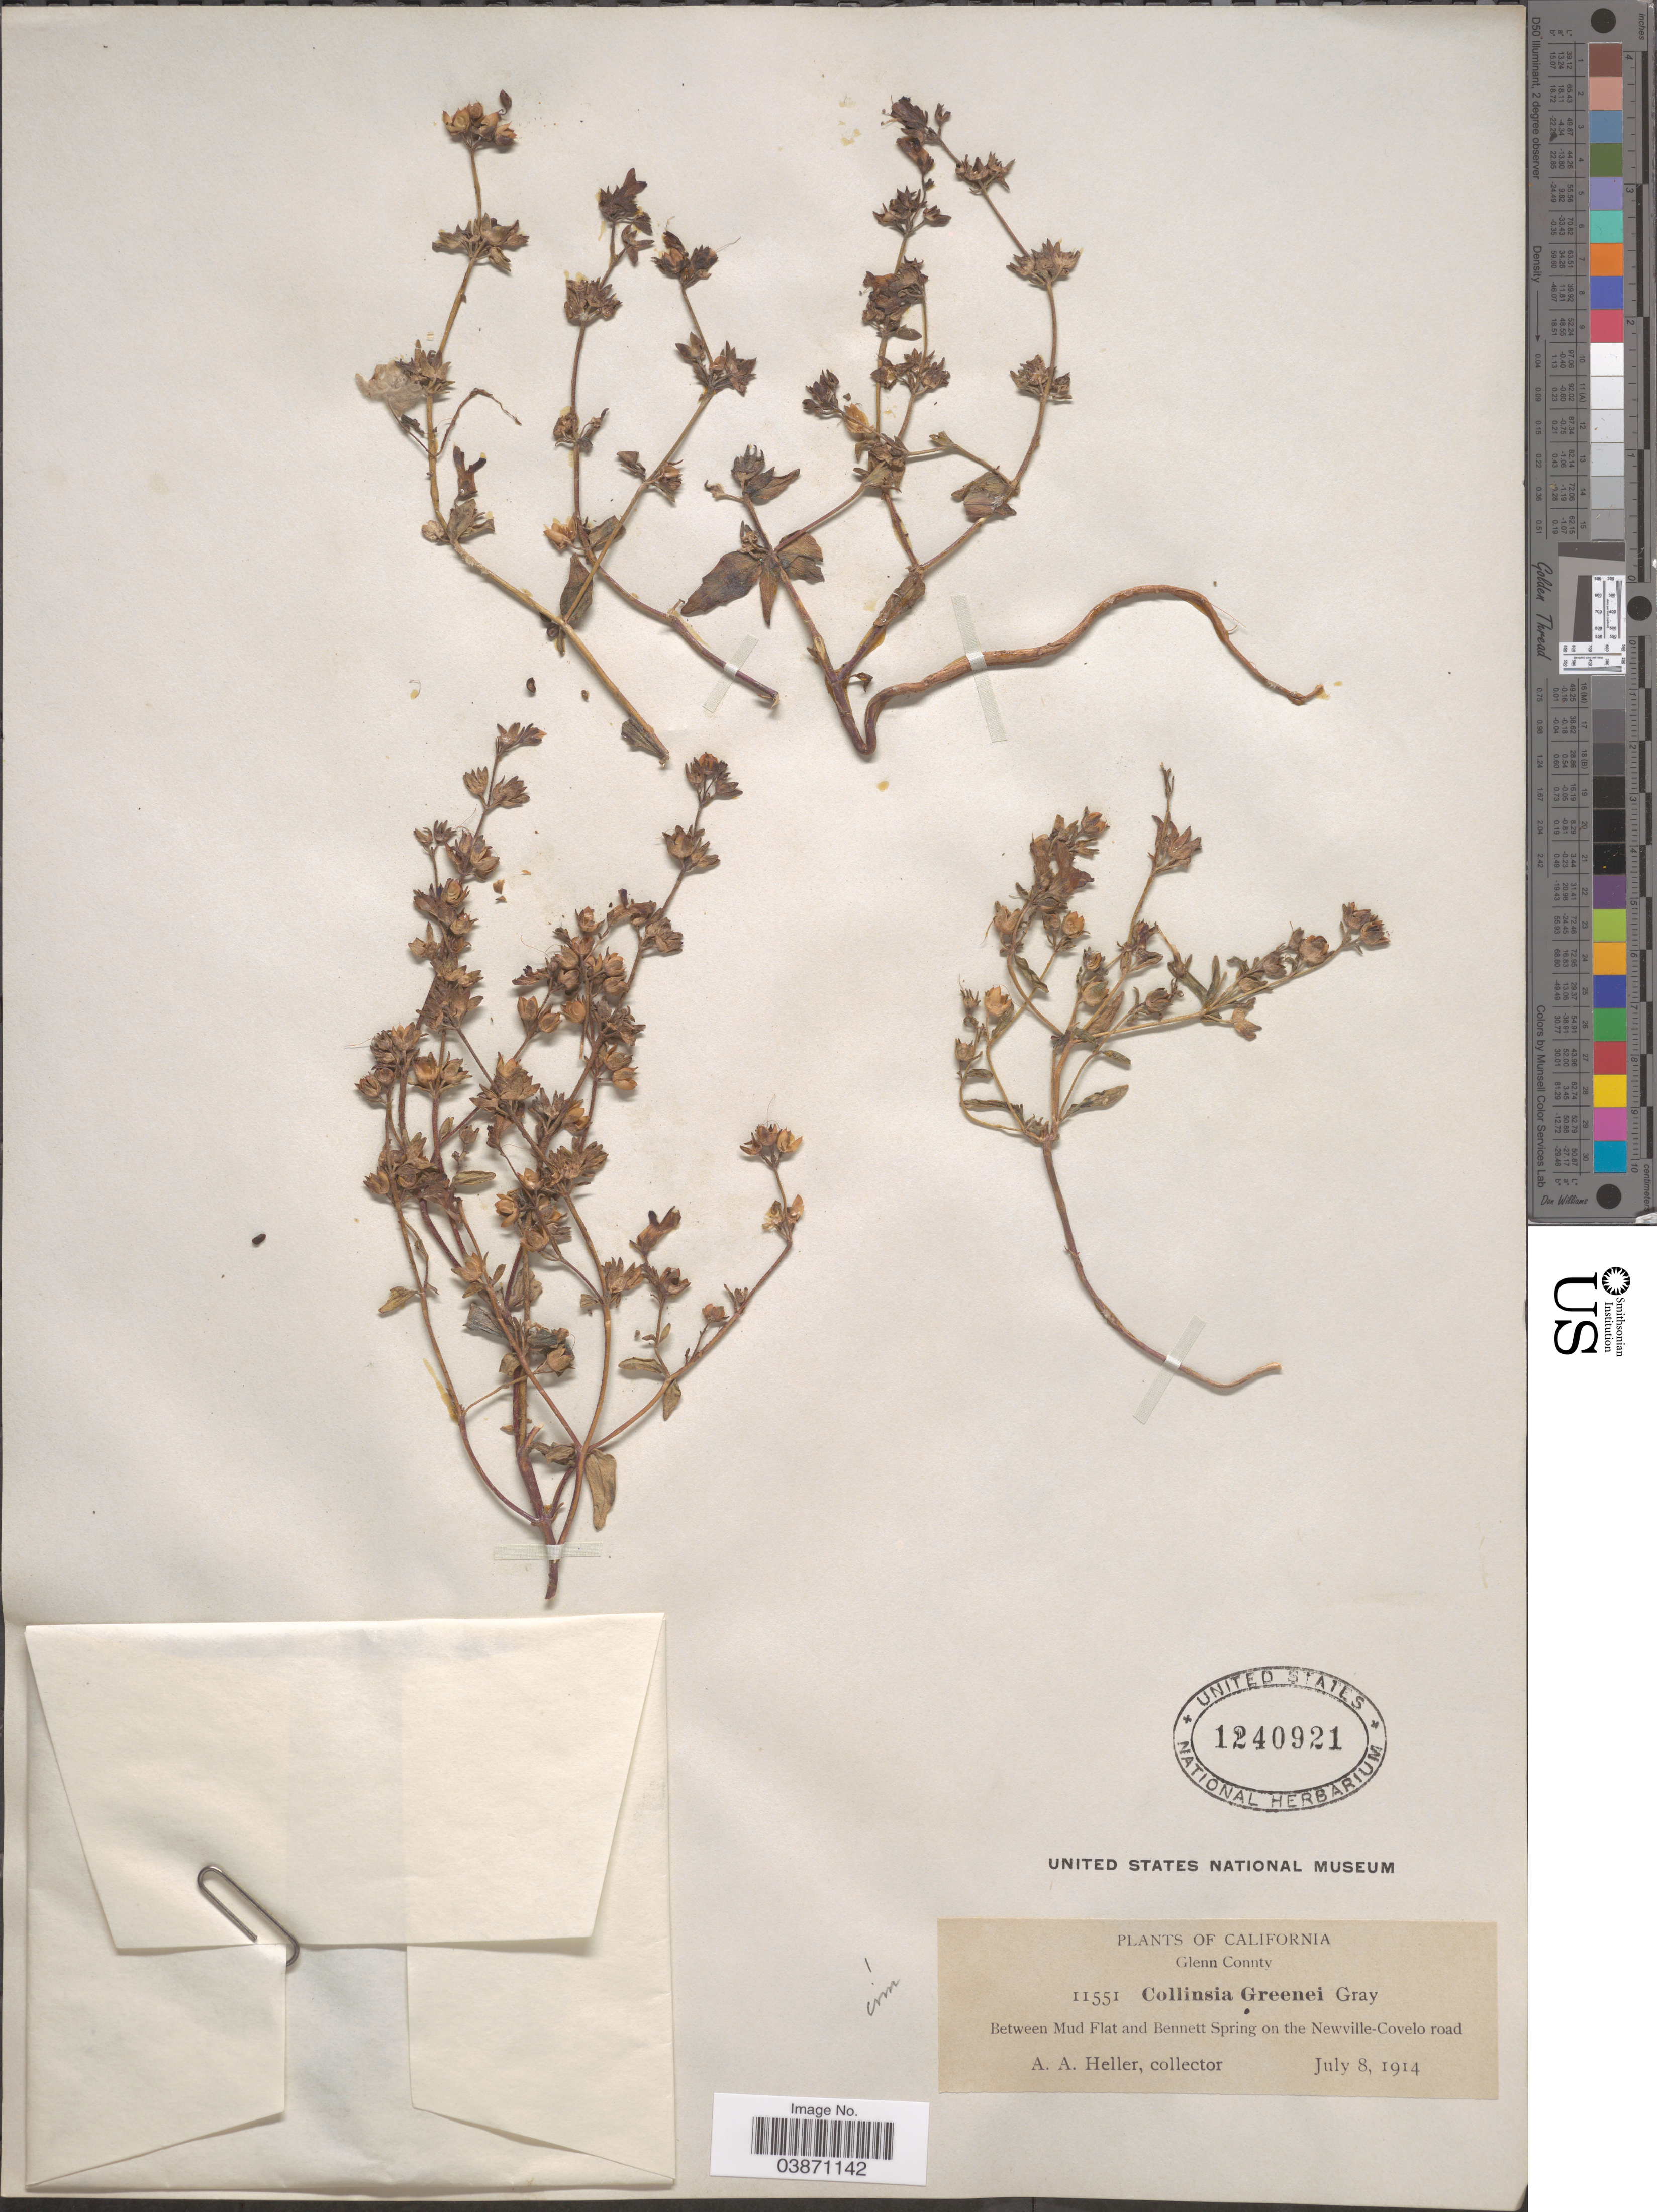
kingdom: Plantae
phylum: Tracheophyta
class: Magnoliopsida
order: Lamiales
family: Plantaginaceae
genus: Collinsia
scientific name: Collinsia greenei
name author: A. Gray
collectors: A. A. Heller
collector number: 11551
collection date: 1914-07-08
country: United States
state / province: California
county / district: Glenn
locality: Glenn County. Between Mud Flat and Bennett Spring on the Newville-Covello road.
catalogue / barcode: US 1240921